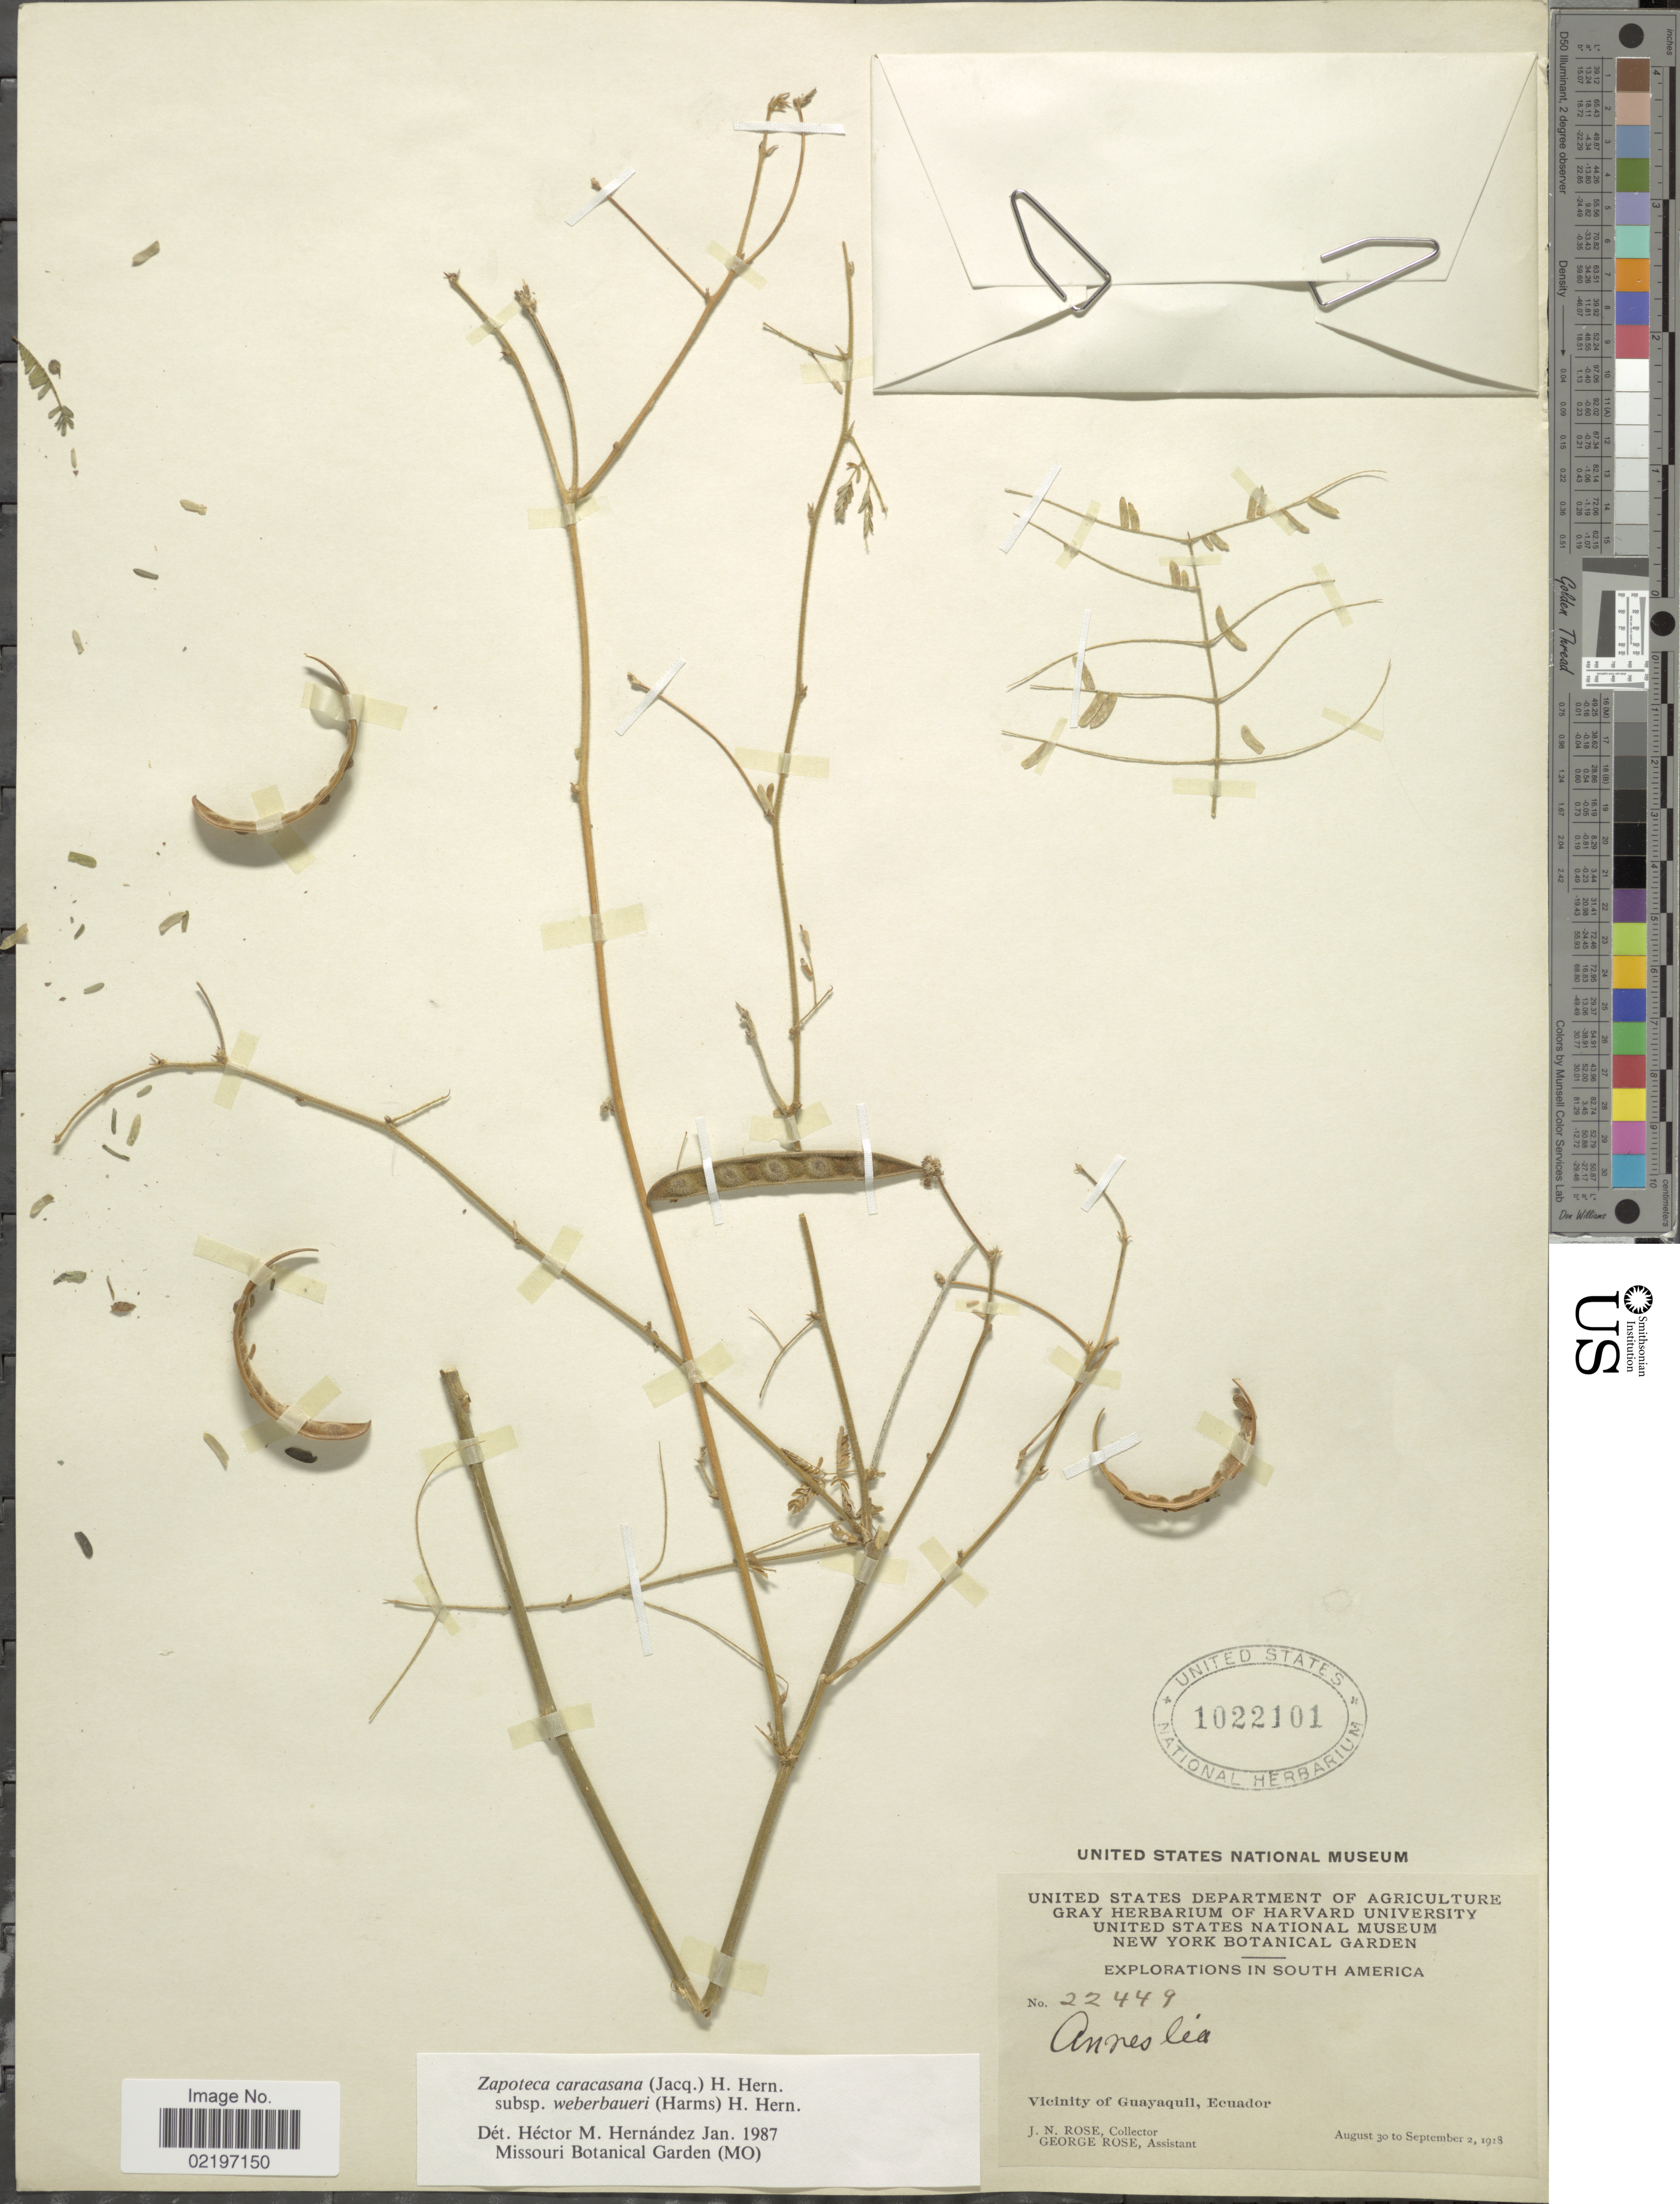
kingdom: Plantae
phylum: Tracheophyta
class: Magnoliopsida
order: Fabales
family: Fabaceae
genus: Zapoteca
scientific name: Zapoteca caracasana subsp. weberbaueri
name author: (Harms) H.M. Hern.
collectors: J. N. Rose & G. Rose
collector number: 22449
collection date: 1918-08-30/1918-09-02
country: Ecuador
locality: Vicinity of Guayaquil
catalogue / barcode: US 1022101